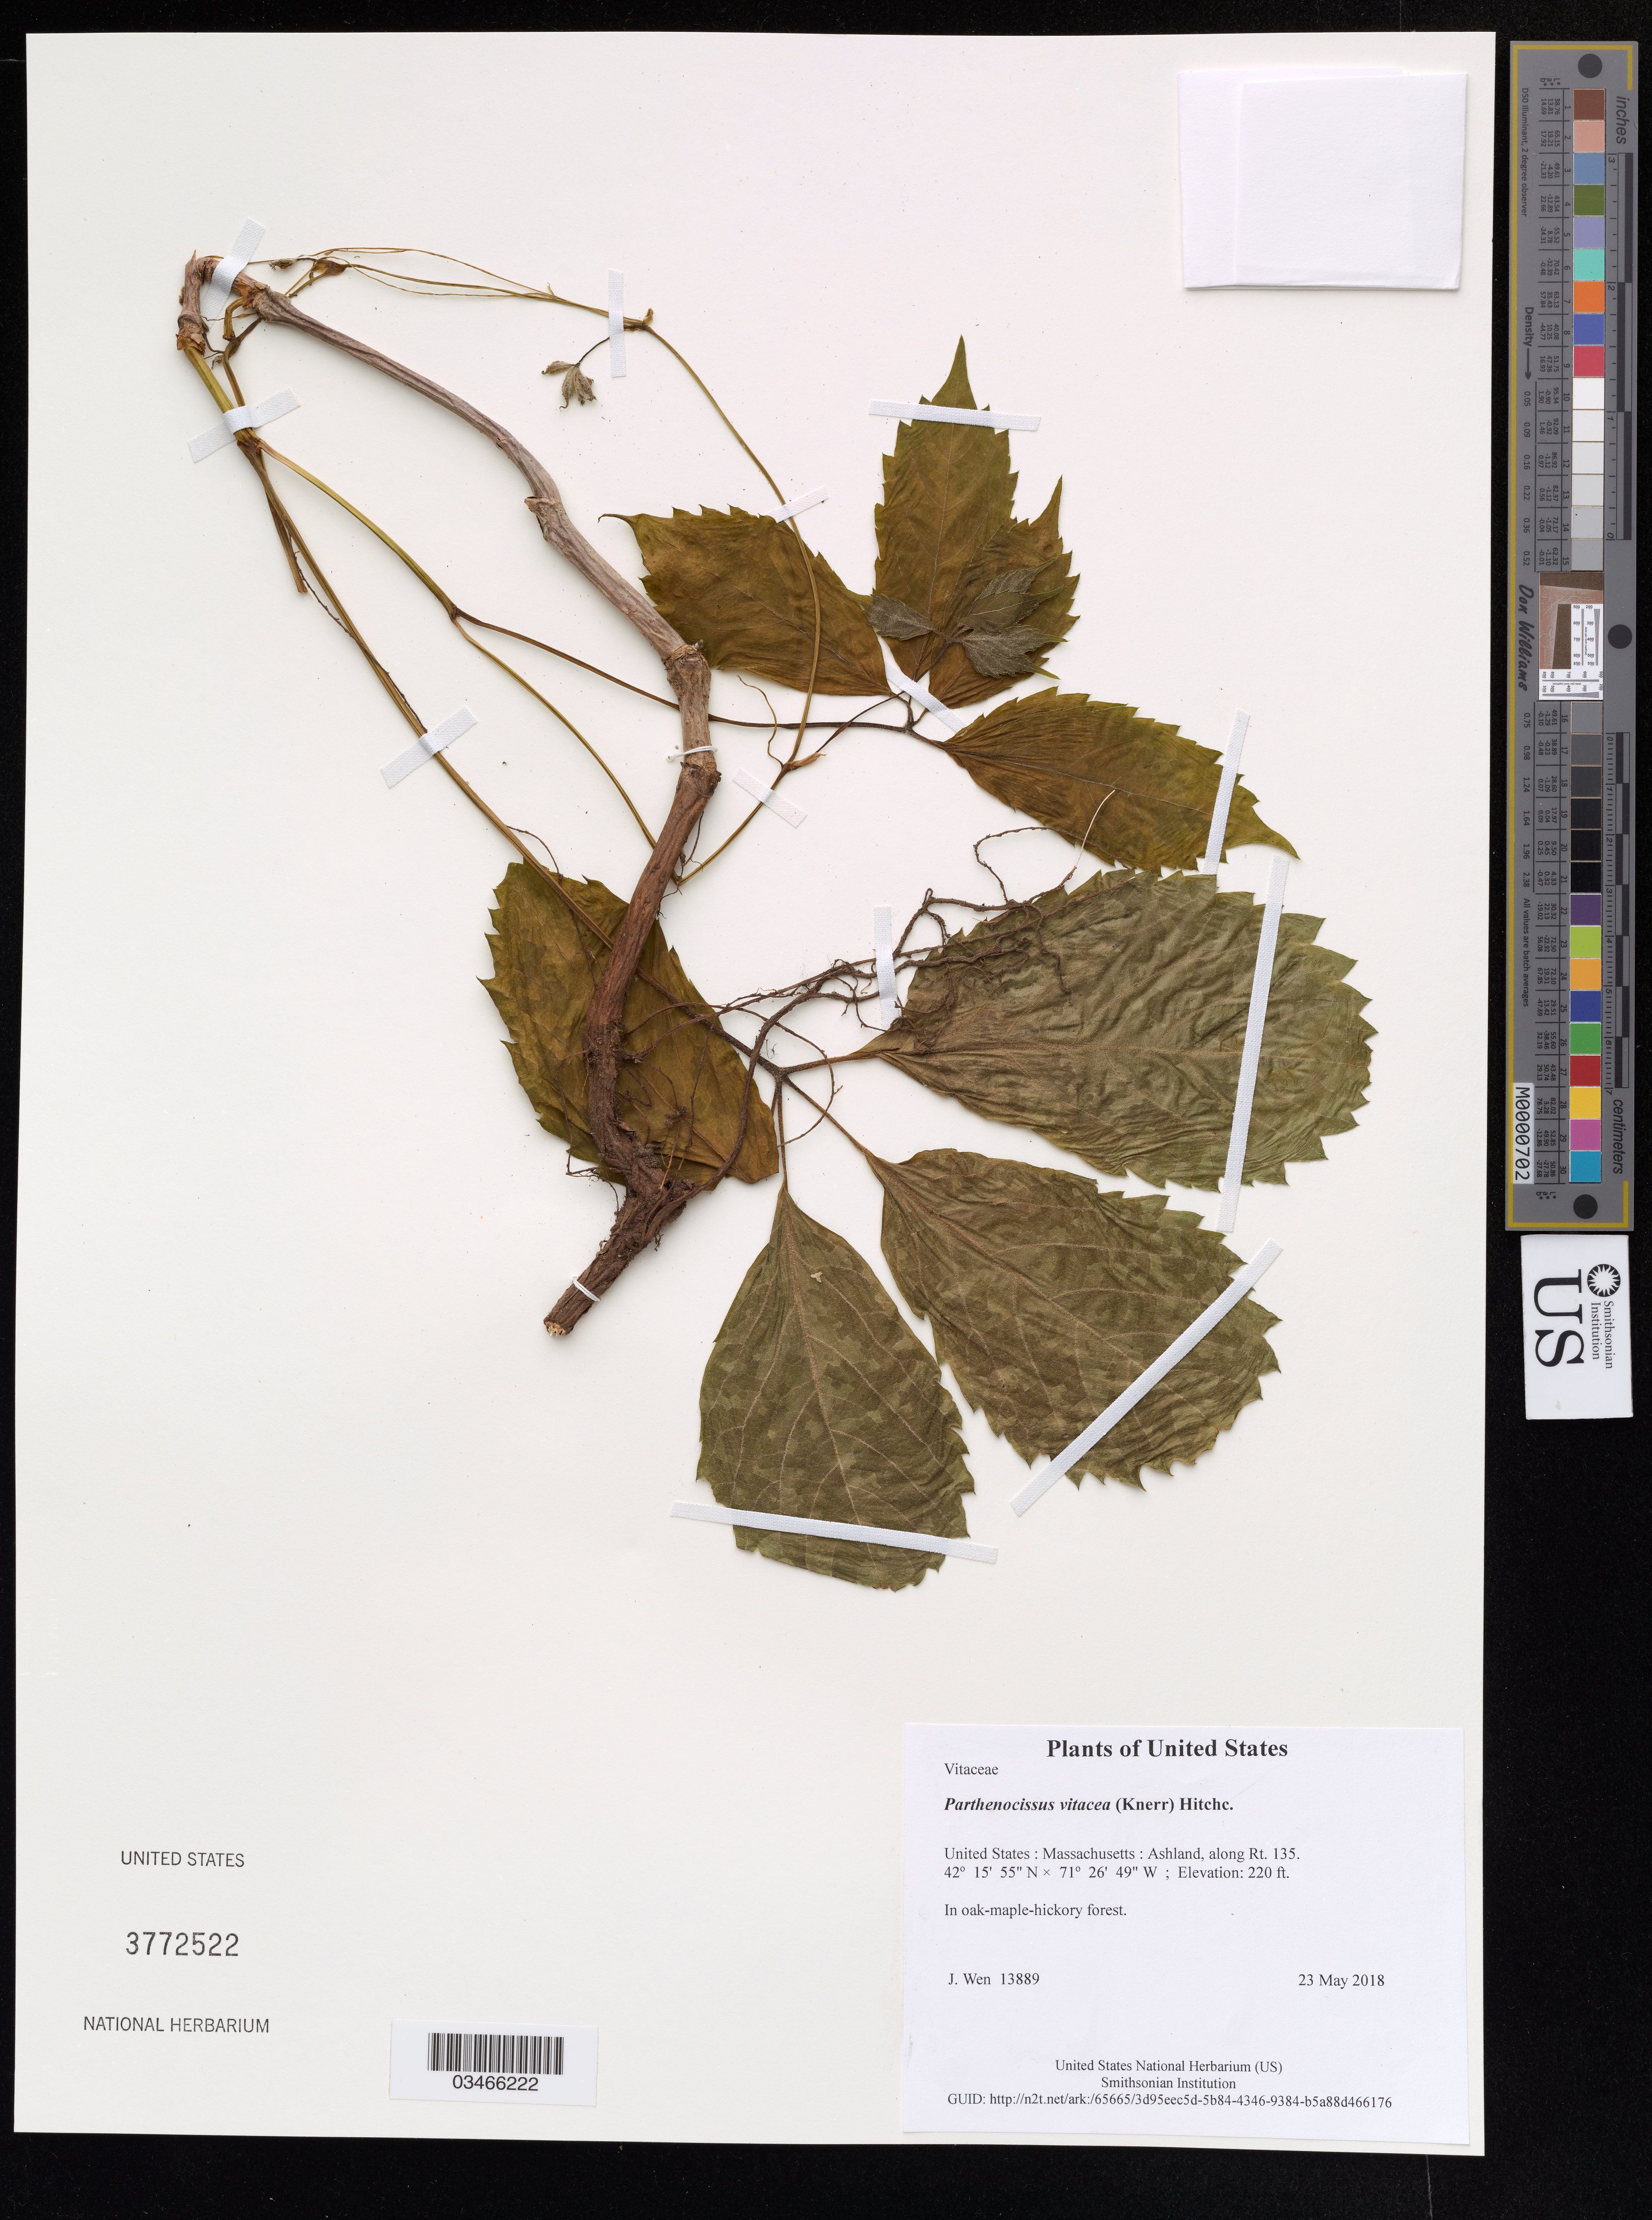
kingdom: Plantae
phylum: Tracheophyta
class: Magnoliopsida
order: Vitales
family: Vitaceae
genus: Parthenocissus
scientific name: Parthenocissus vitacea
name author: (Knerr) Hitchc.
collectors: J. Wen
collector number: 13889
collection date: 2018-05-23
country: United States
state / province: Massachusetts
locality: Ashland, along Rt. 135.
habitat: In oak-maple-hickory forest.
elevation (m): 67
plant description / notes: Fruits collected for FDA.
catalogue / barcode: US 3772522